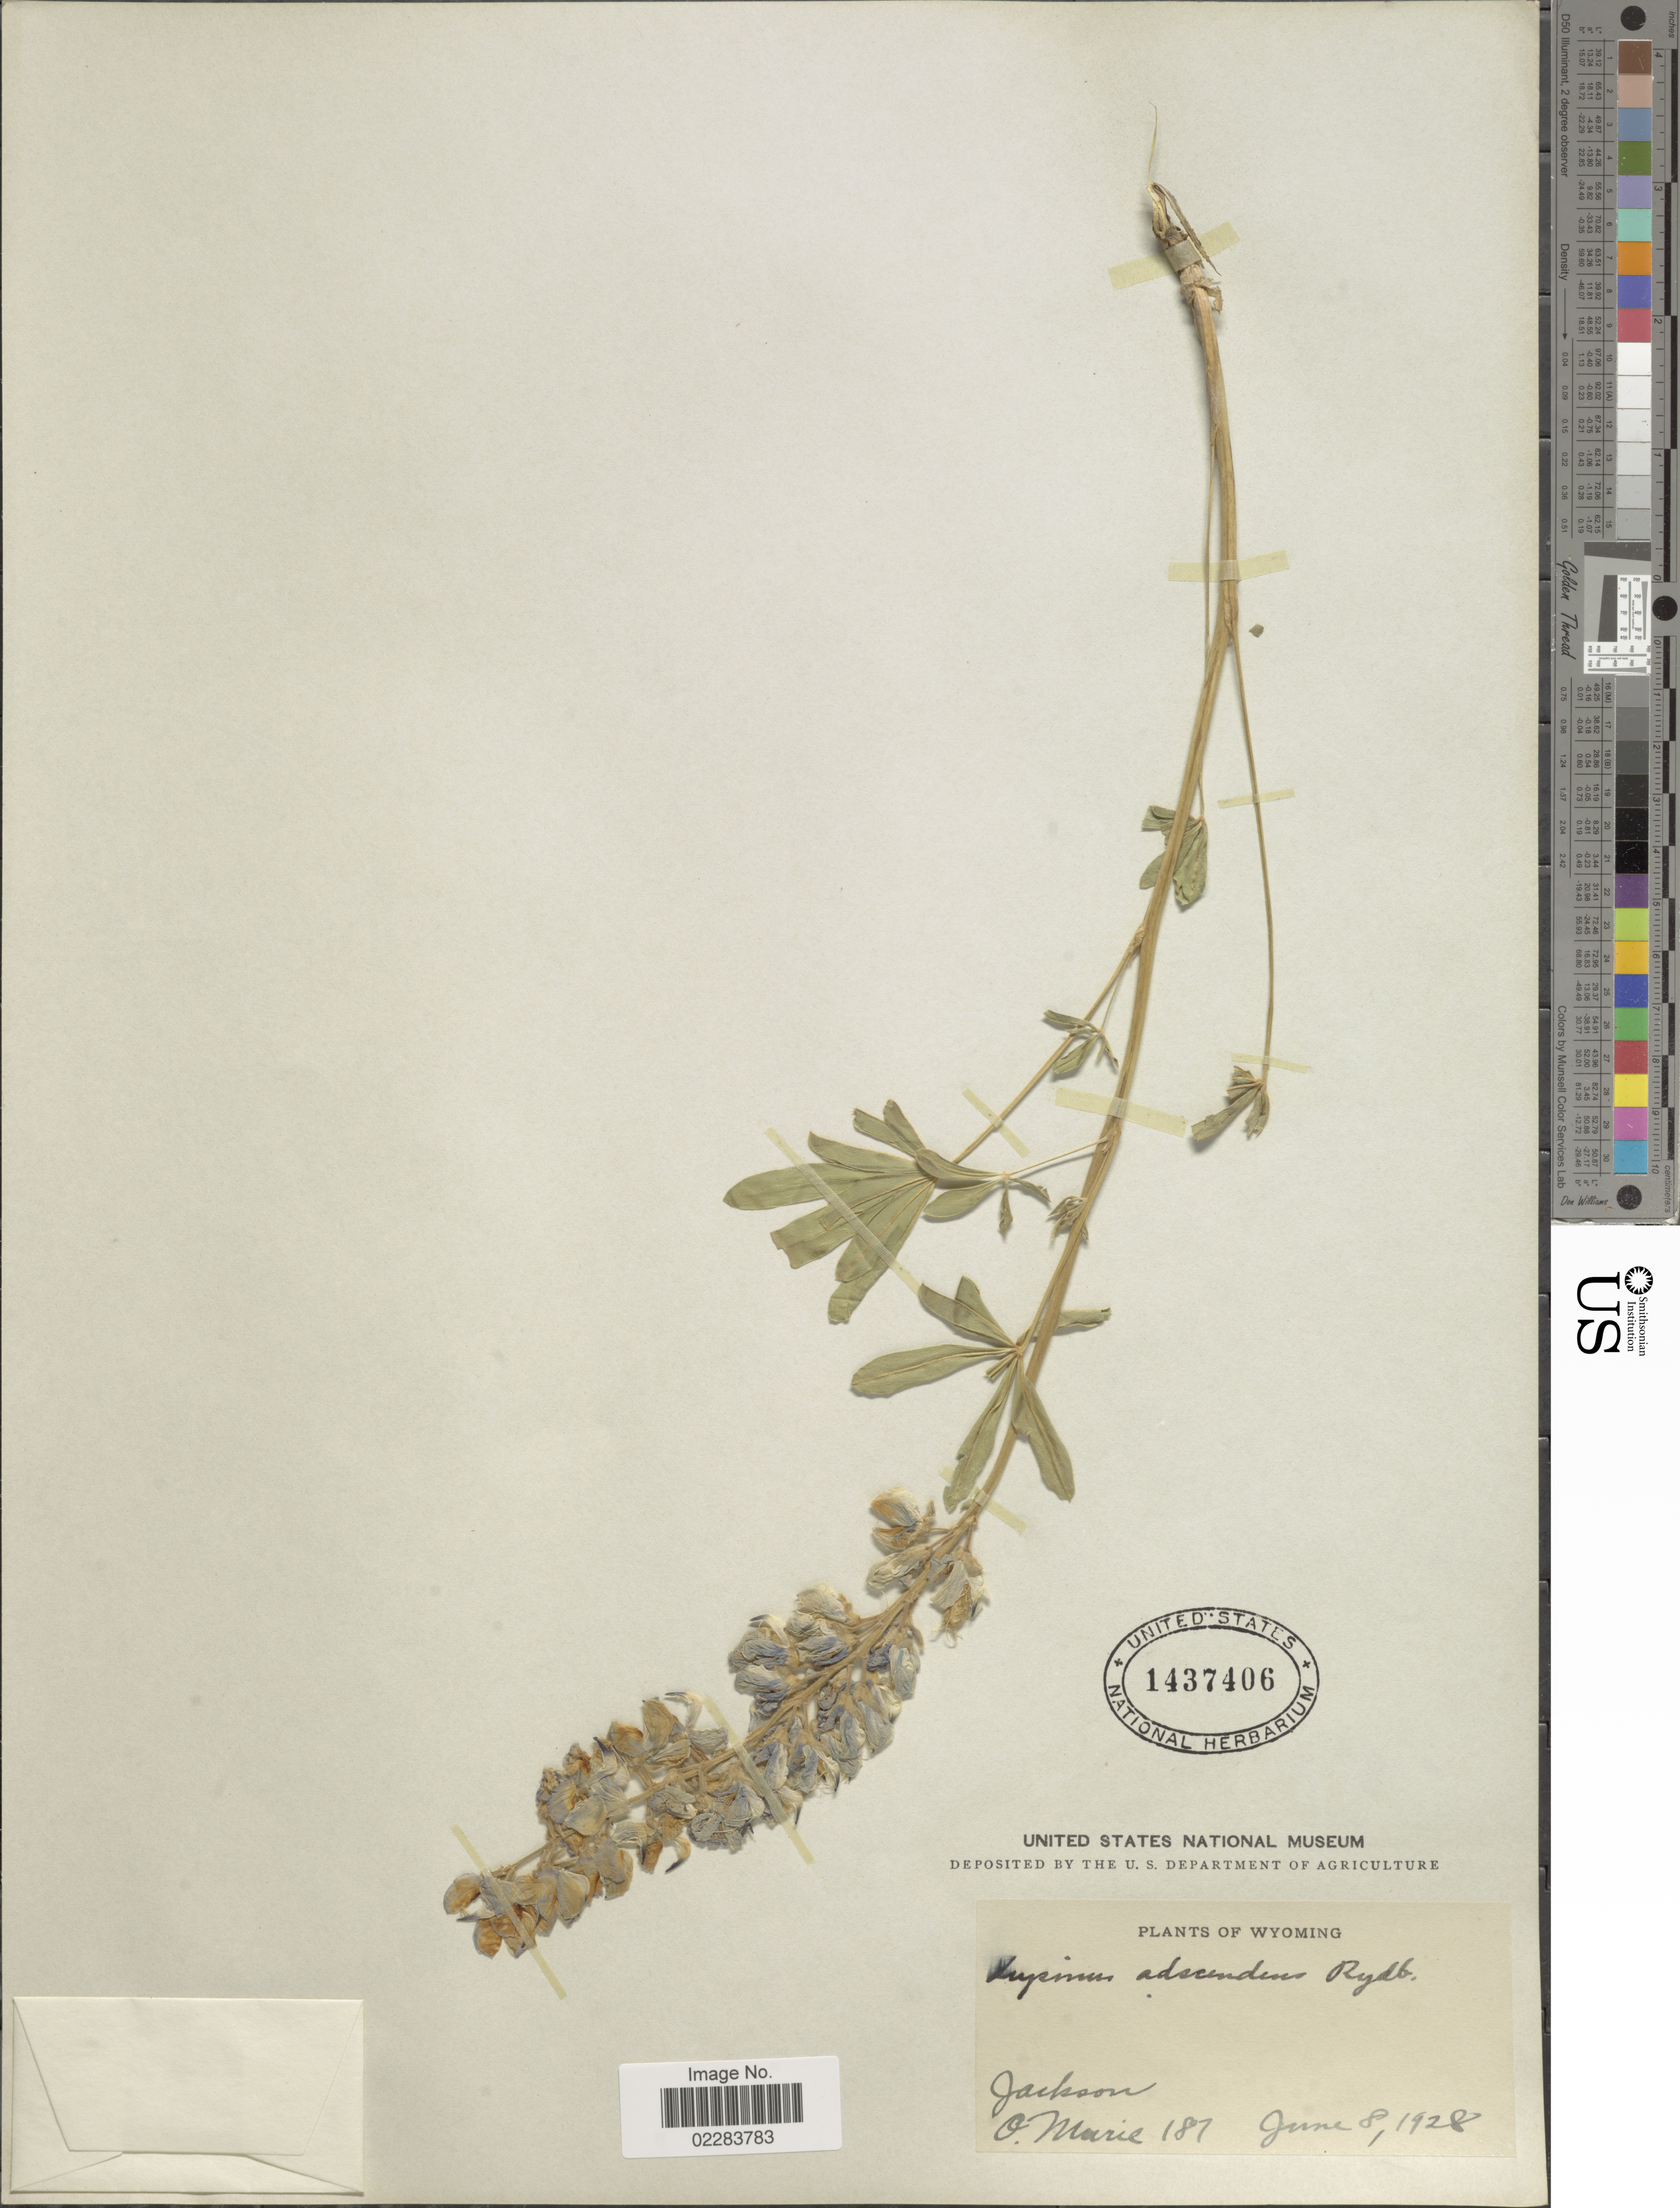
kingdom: Plantae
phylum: Tracheophyta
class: Magnoliopsida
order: Fabales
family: Fabaceae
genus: Lupinus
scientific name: Lupinus alpestris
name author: A. Nelson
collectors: O. Murie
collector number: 187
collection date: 1928-06-08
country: United States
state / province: Wyoming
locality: Jackson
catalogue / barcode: US 1437406